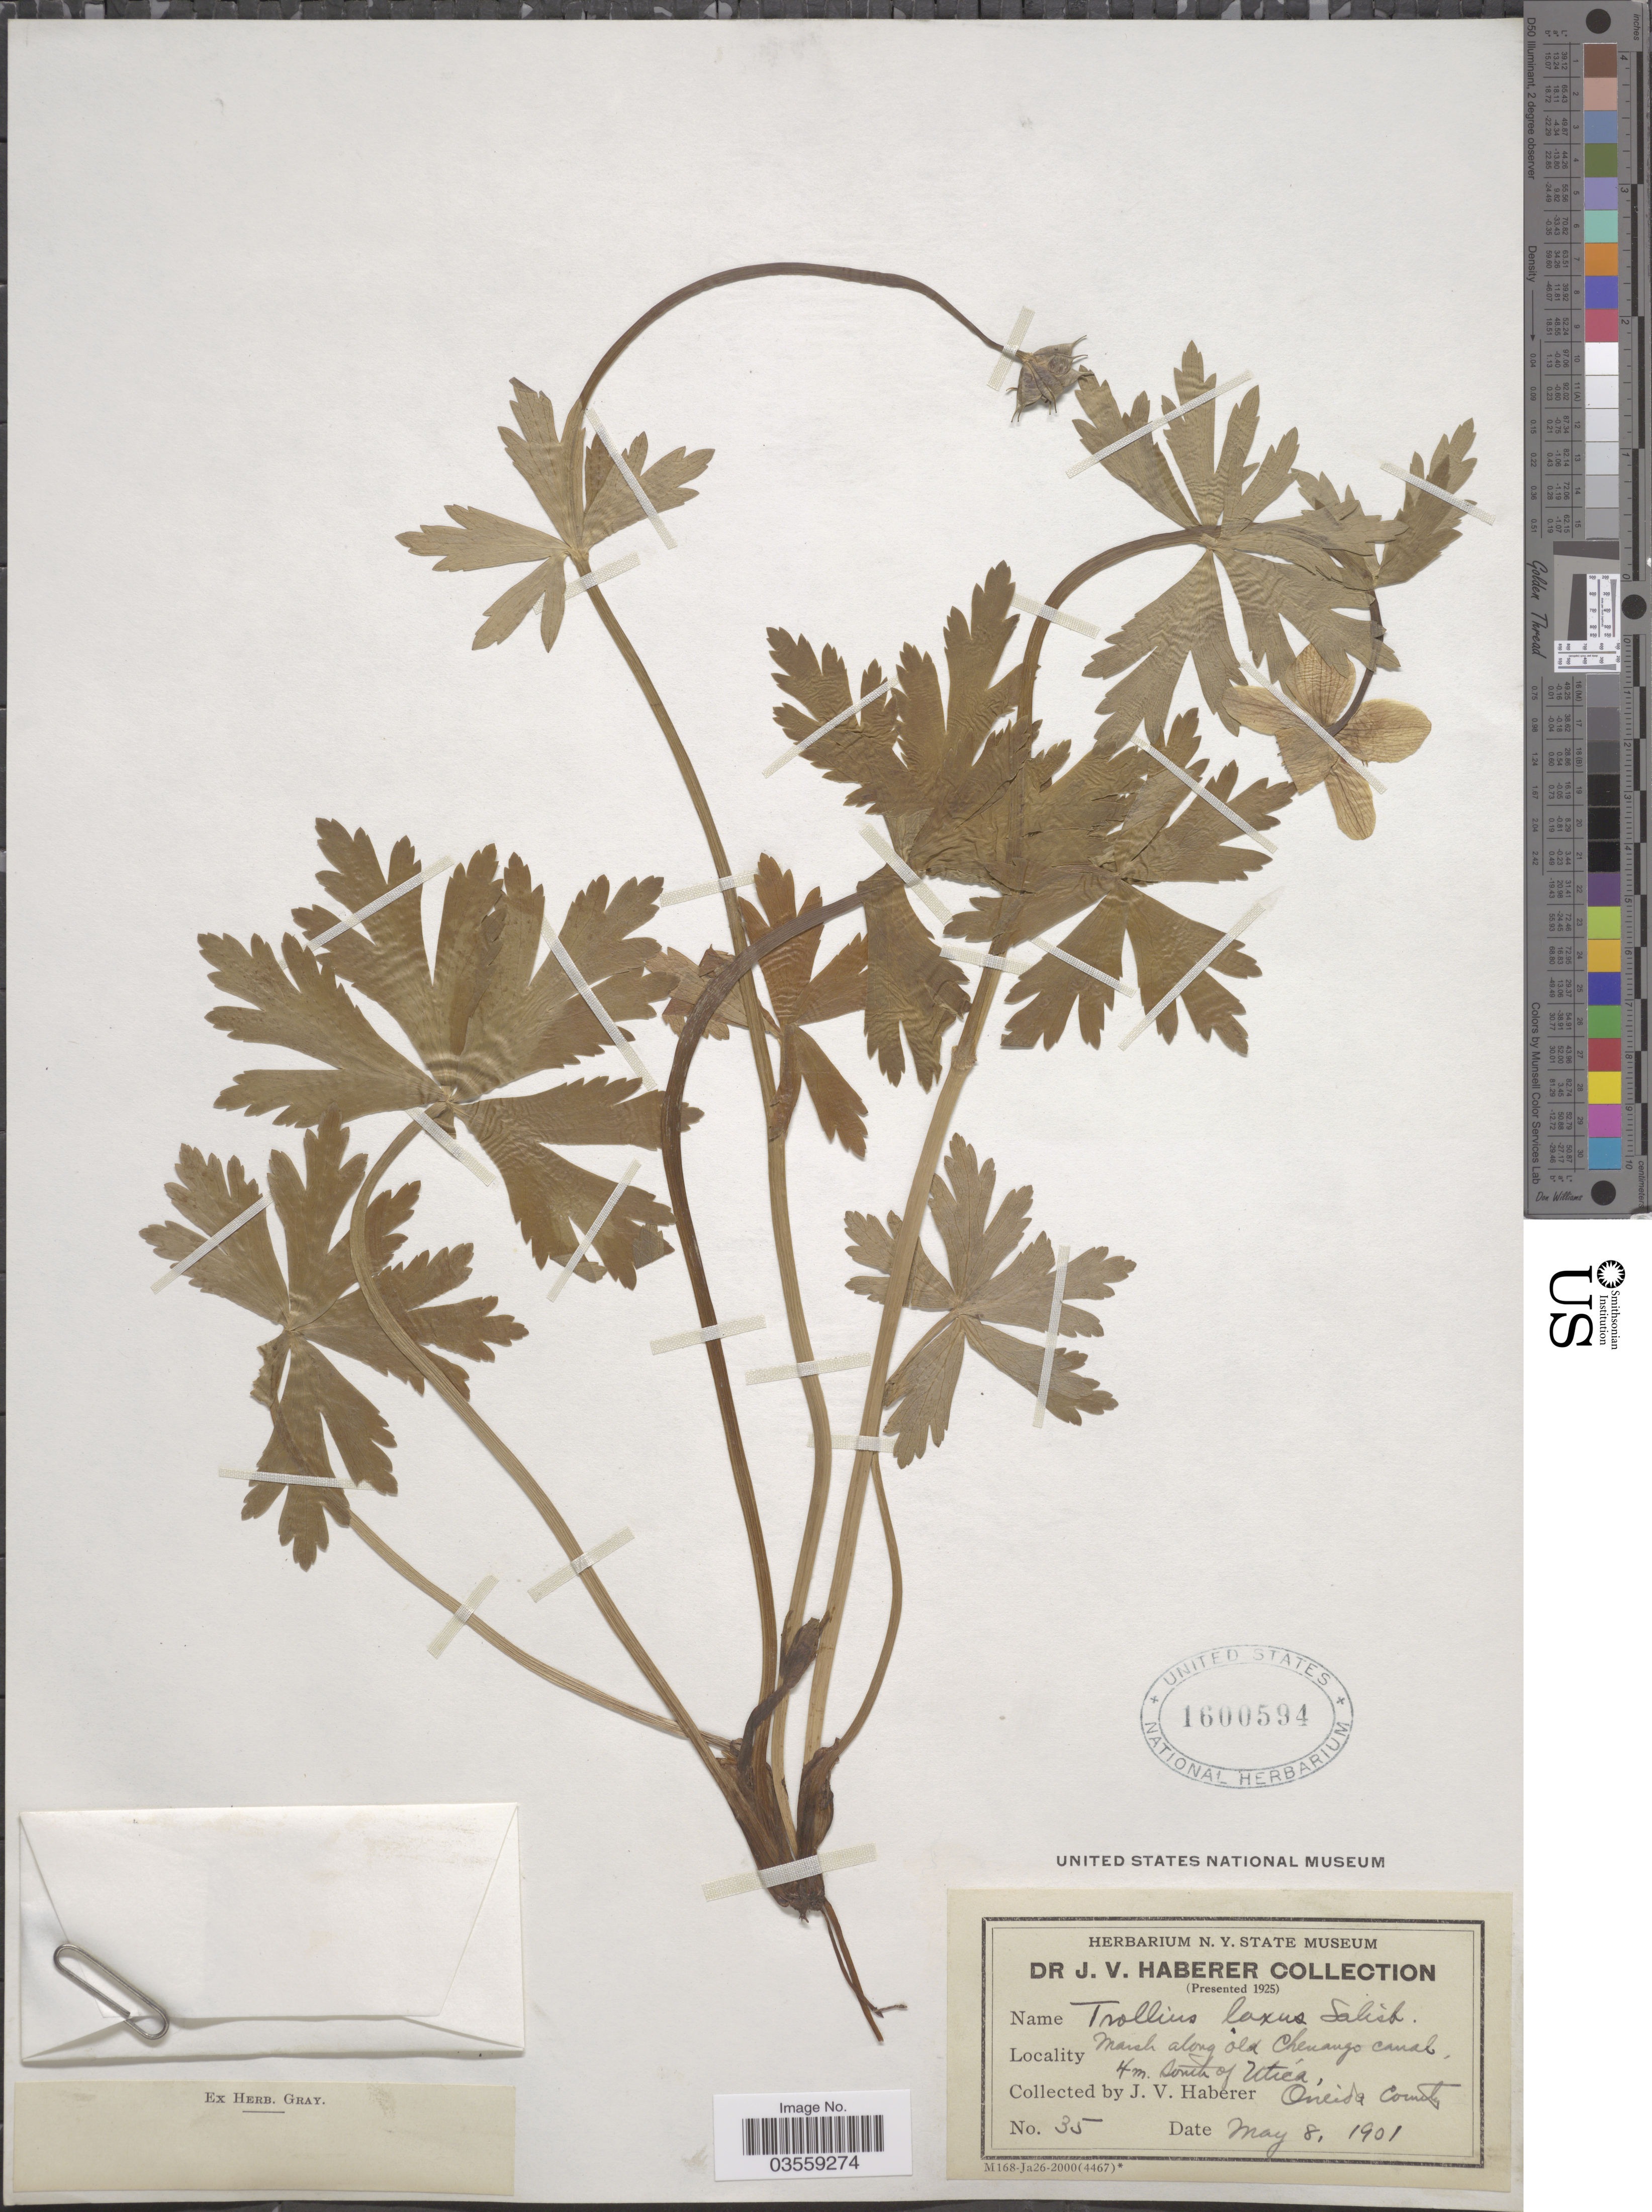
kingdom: Plantae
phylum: Tracheophyta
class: Magnoliopsida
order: Ranunculales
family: Ranunculaceae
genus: Trollius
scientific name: Trollius laxus var. laxus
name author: Salisb.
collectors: J. V. Haberer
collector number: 35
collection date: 1901-05-08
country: United States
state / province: New York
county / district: Oneida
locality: Marsh along Old Chenango Canal, 4 m. south of Utica, Oneida County.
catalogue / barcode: US 1600594